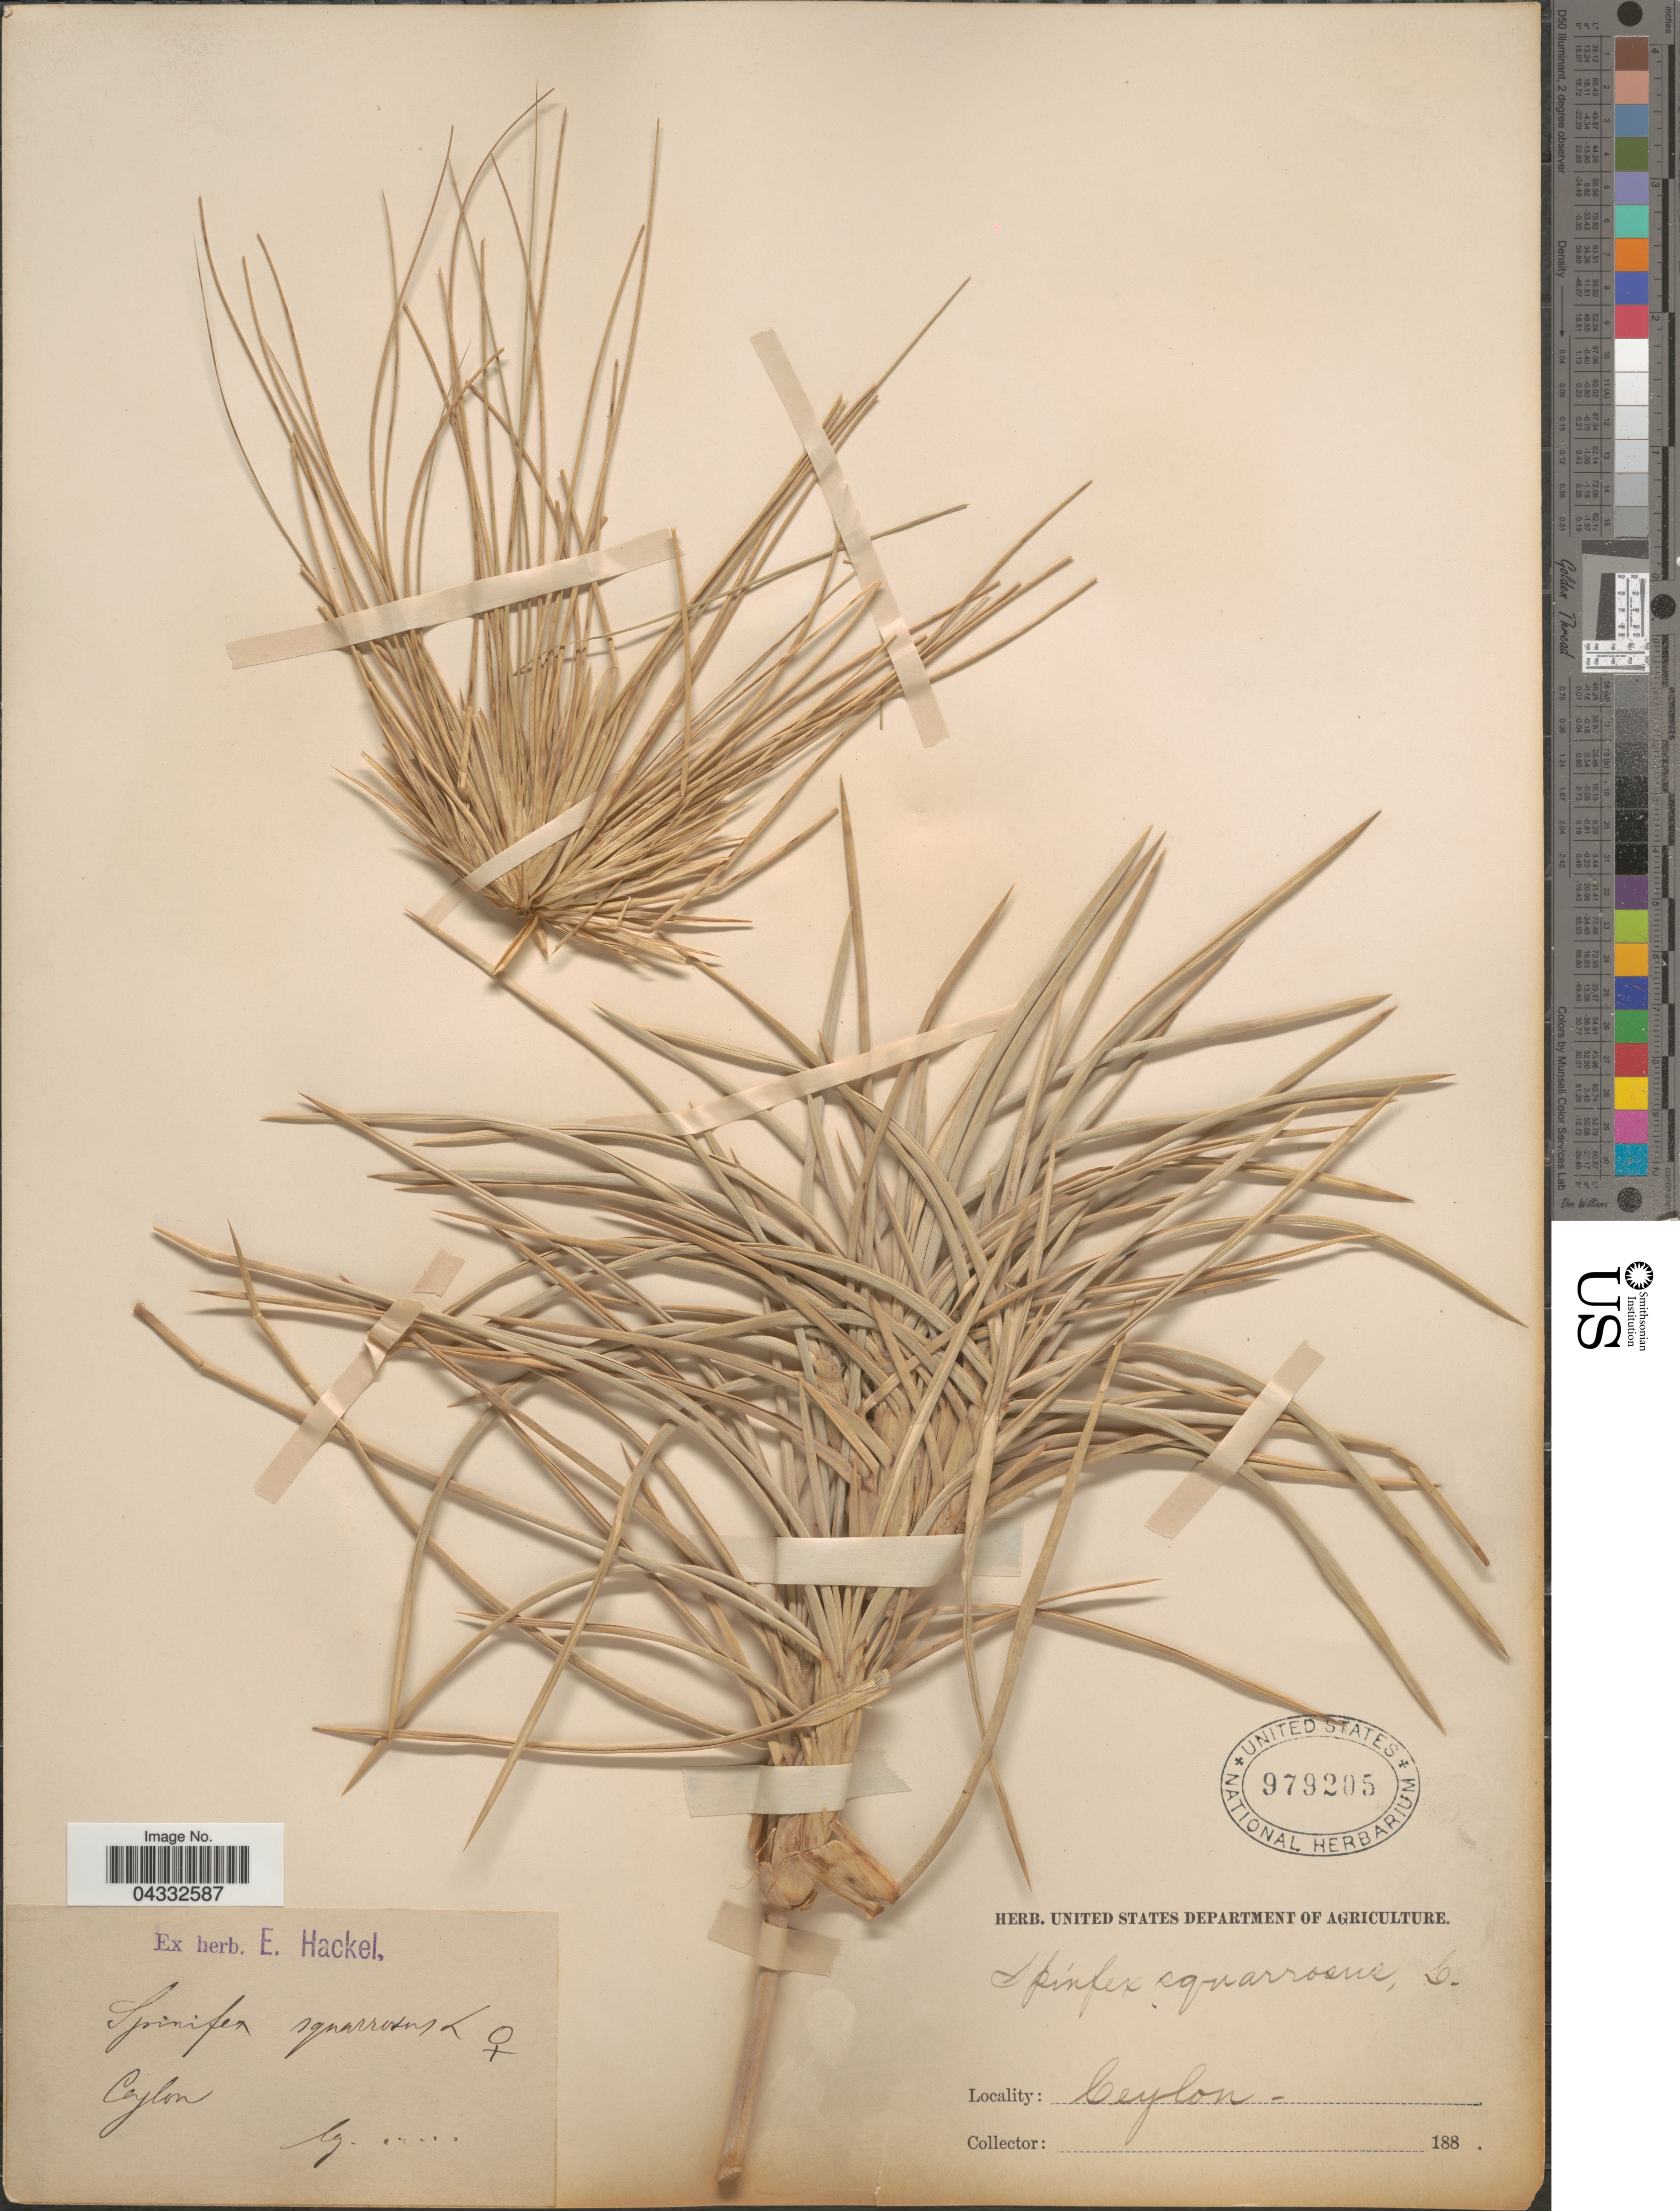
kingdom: Plantae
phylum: Tracheophyta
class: Liliopsida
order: Poales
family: Poaceae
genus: Spinifex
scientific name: Spinifex littoreus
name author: (Burm. f.) Merr.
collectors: ex herb. E. Hackel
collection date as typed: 188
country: Sri Lanka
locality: Ceylon.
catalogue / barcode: US 979205